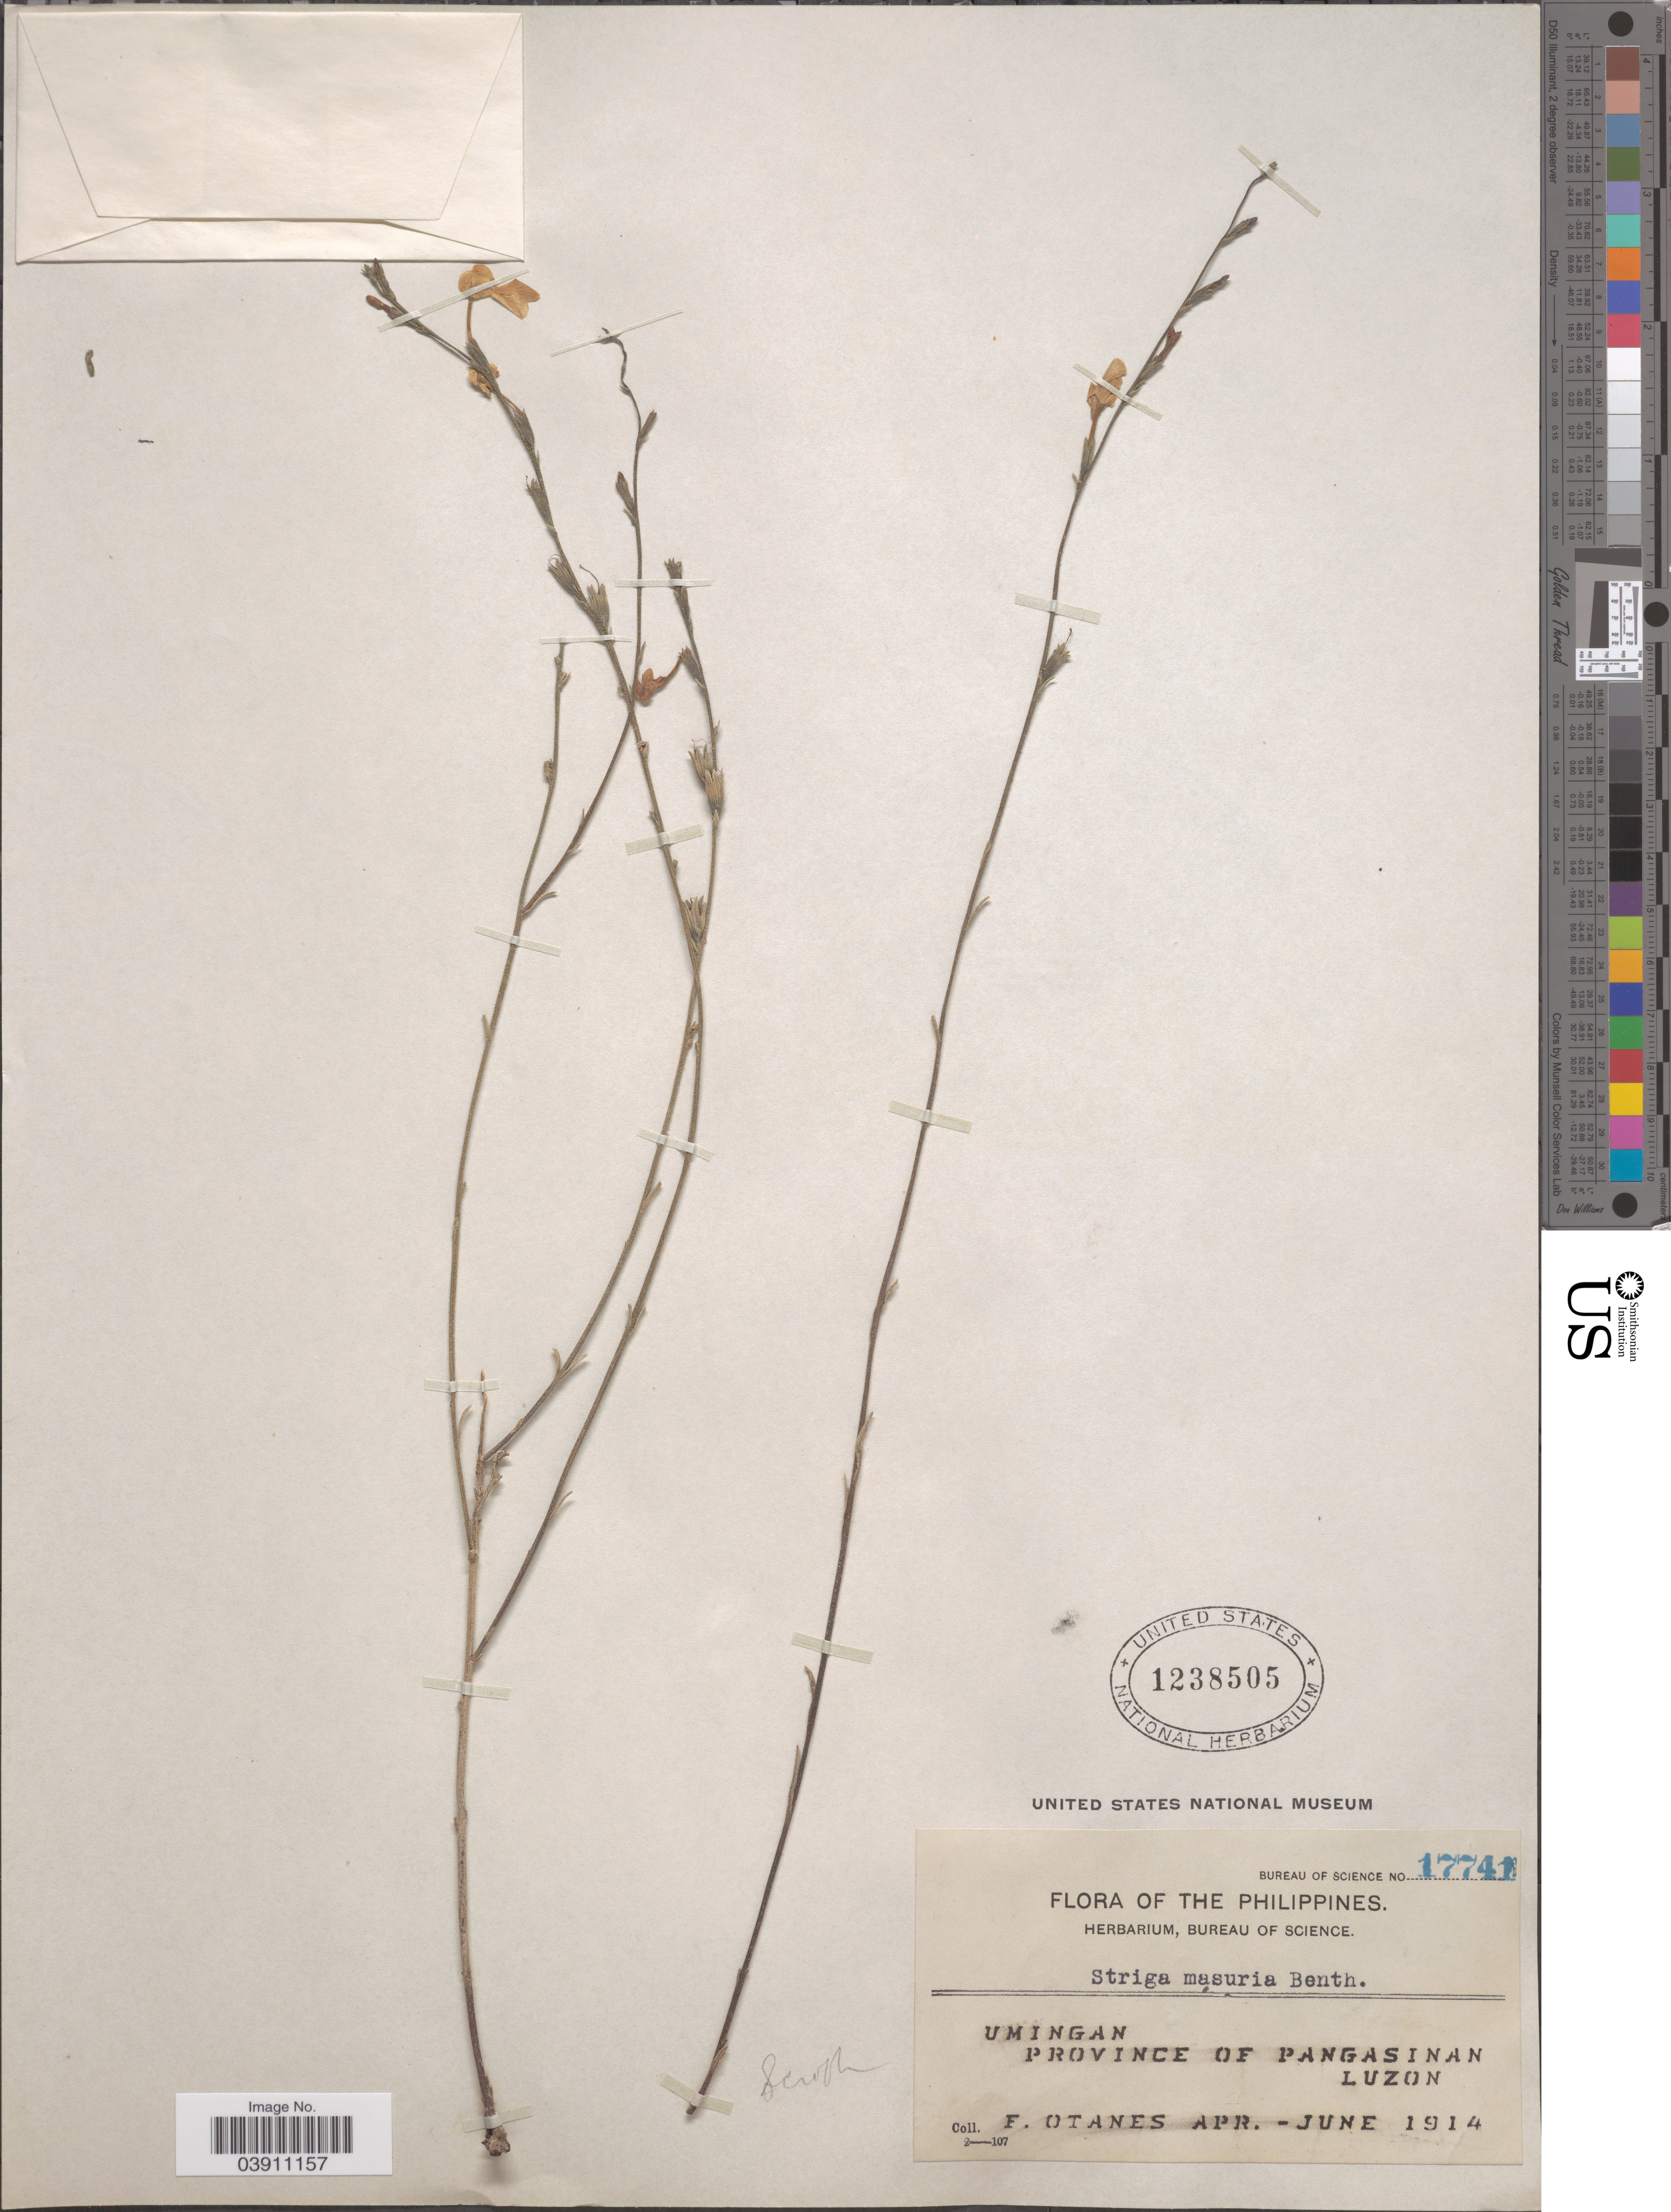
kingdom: Plantae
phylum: Tracheophyta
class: Magnoliopsida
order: Lamiales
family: Orobanchaceae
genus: Striga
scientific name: Striga masuria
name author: (Buch.-Ham. ex Benth.) Benth.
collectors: F. Otanes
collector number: Bureau of Science 17741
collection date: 1914-04/1914-06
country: Philippines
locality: Umingan. Province of Pangasinan. Luzon.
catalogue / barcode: US 1238505